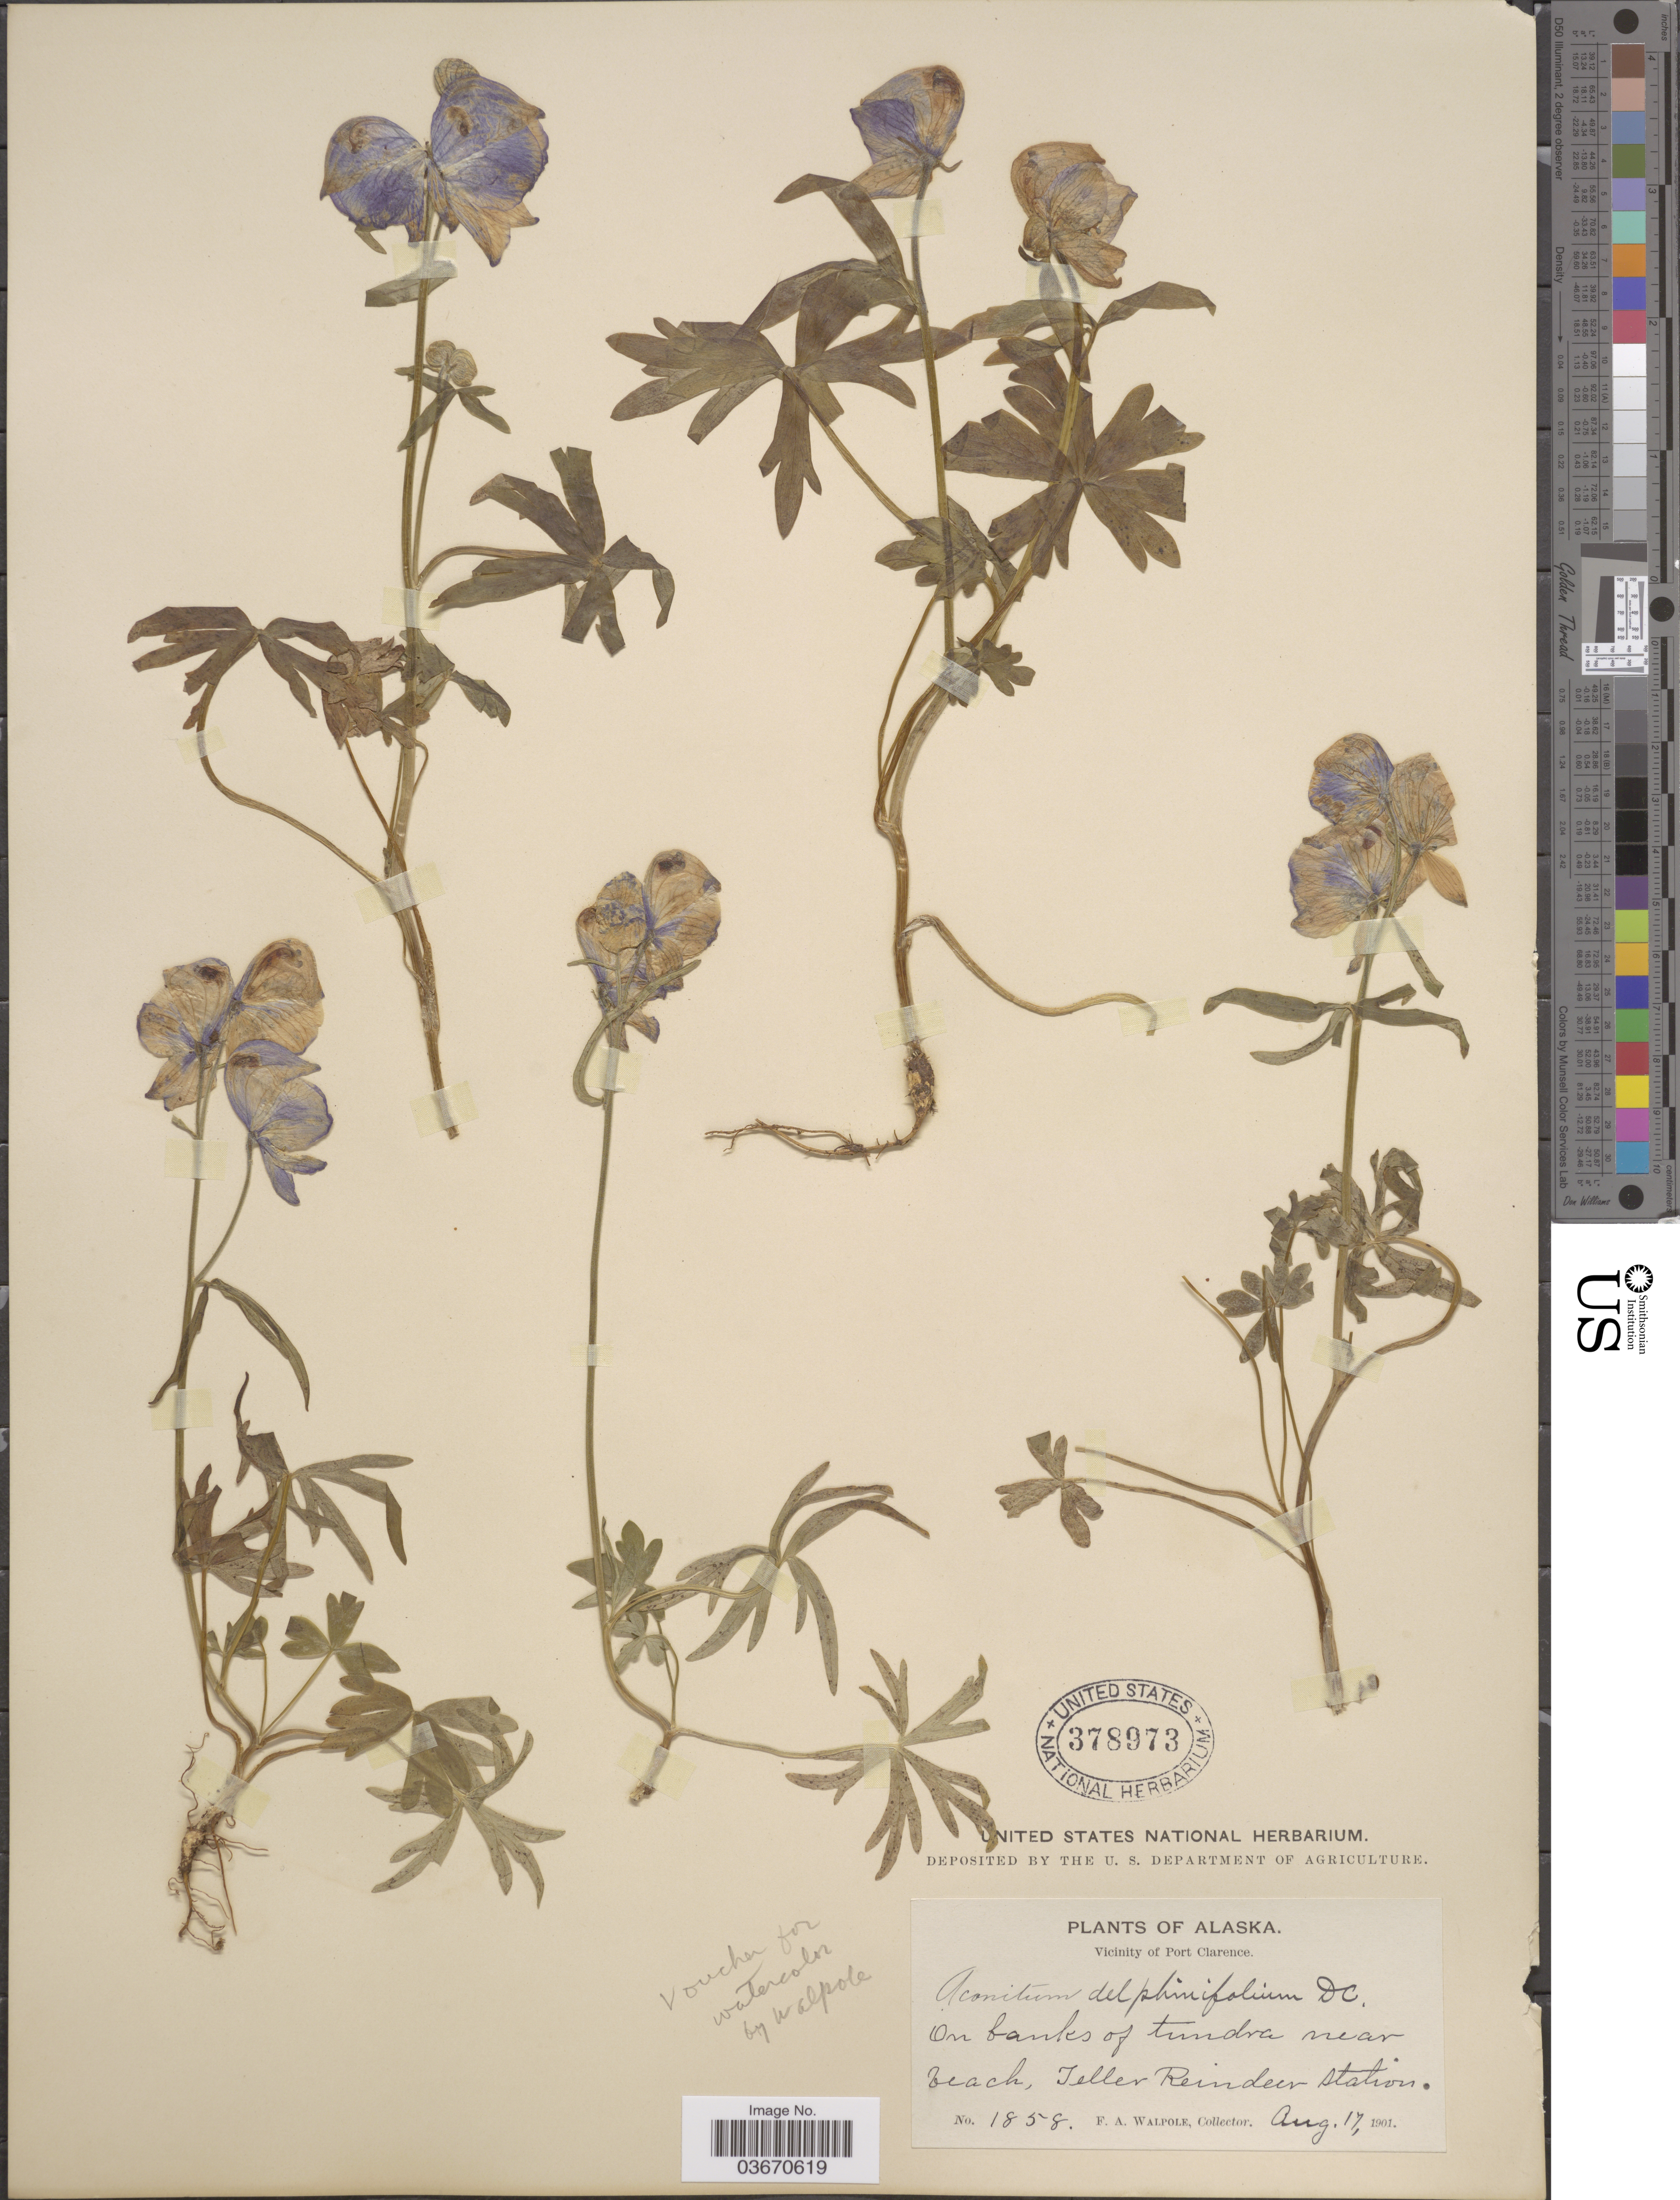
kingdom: Plantae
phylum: Tracheophyta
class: Magnoliopsida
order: Ranunculales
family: Ranunculaceae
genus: Aconitum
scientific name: Aconitum delphinifolium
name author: DC.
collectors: F. Walpole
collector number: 1858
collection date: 1901-08-17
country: United States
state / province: Alaska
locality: Vicinity of Port Clarence. On banks of tundra near beach, Teller Reindeer Station.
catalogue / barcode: US 378973